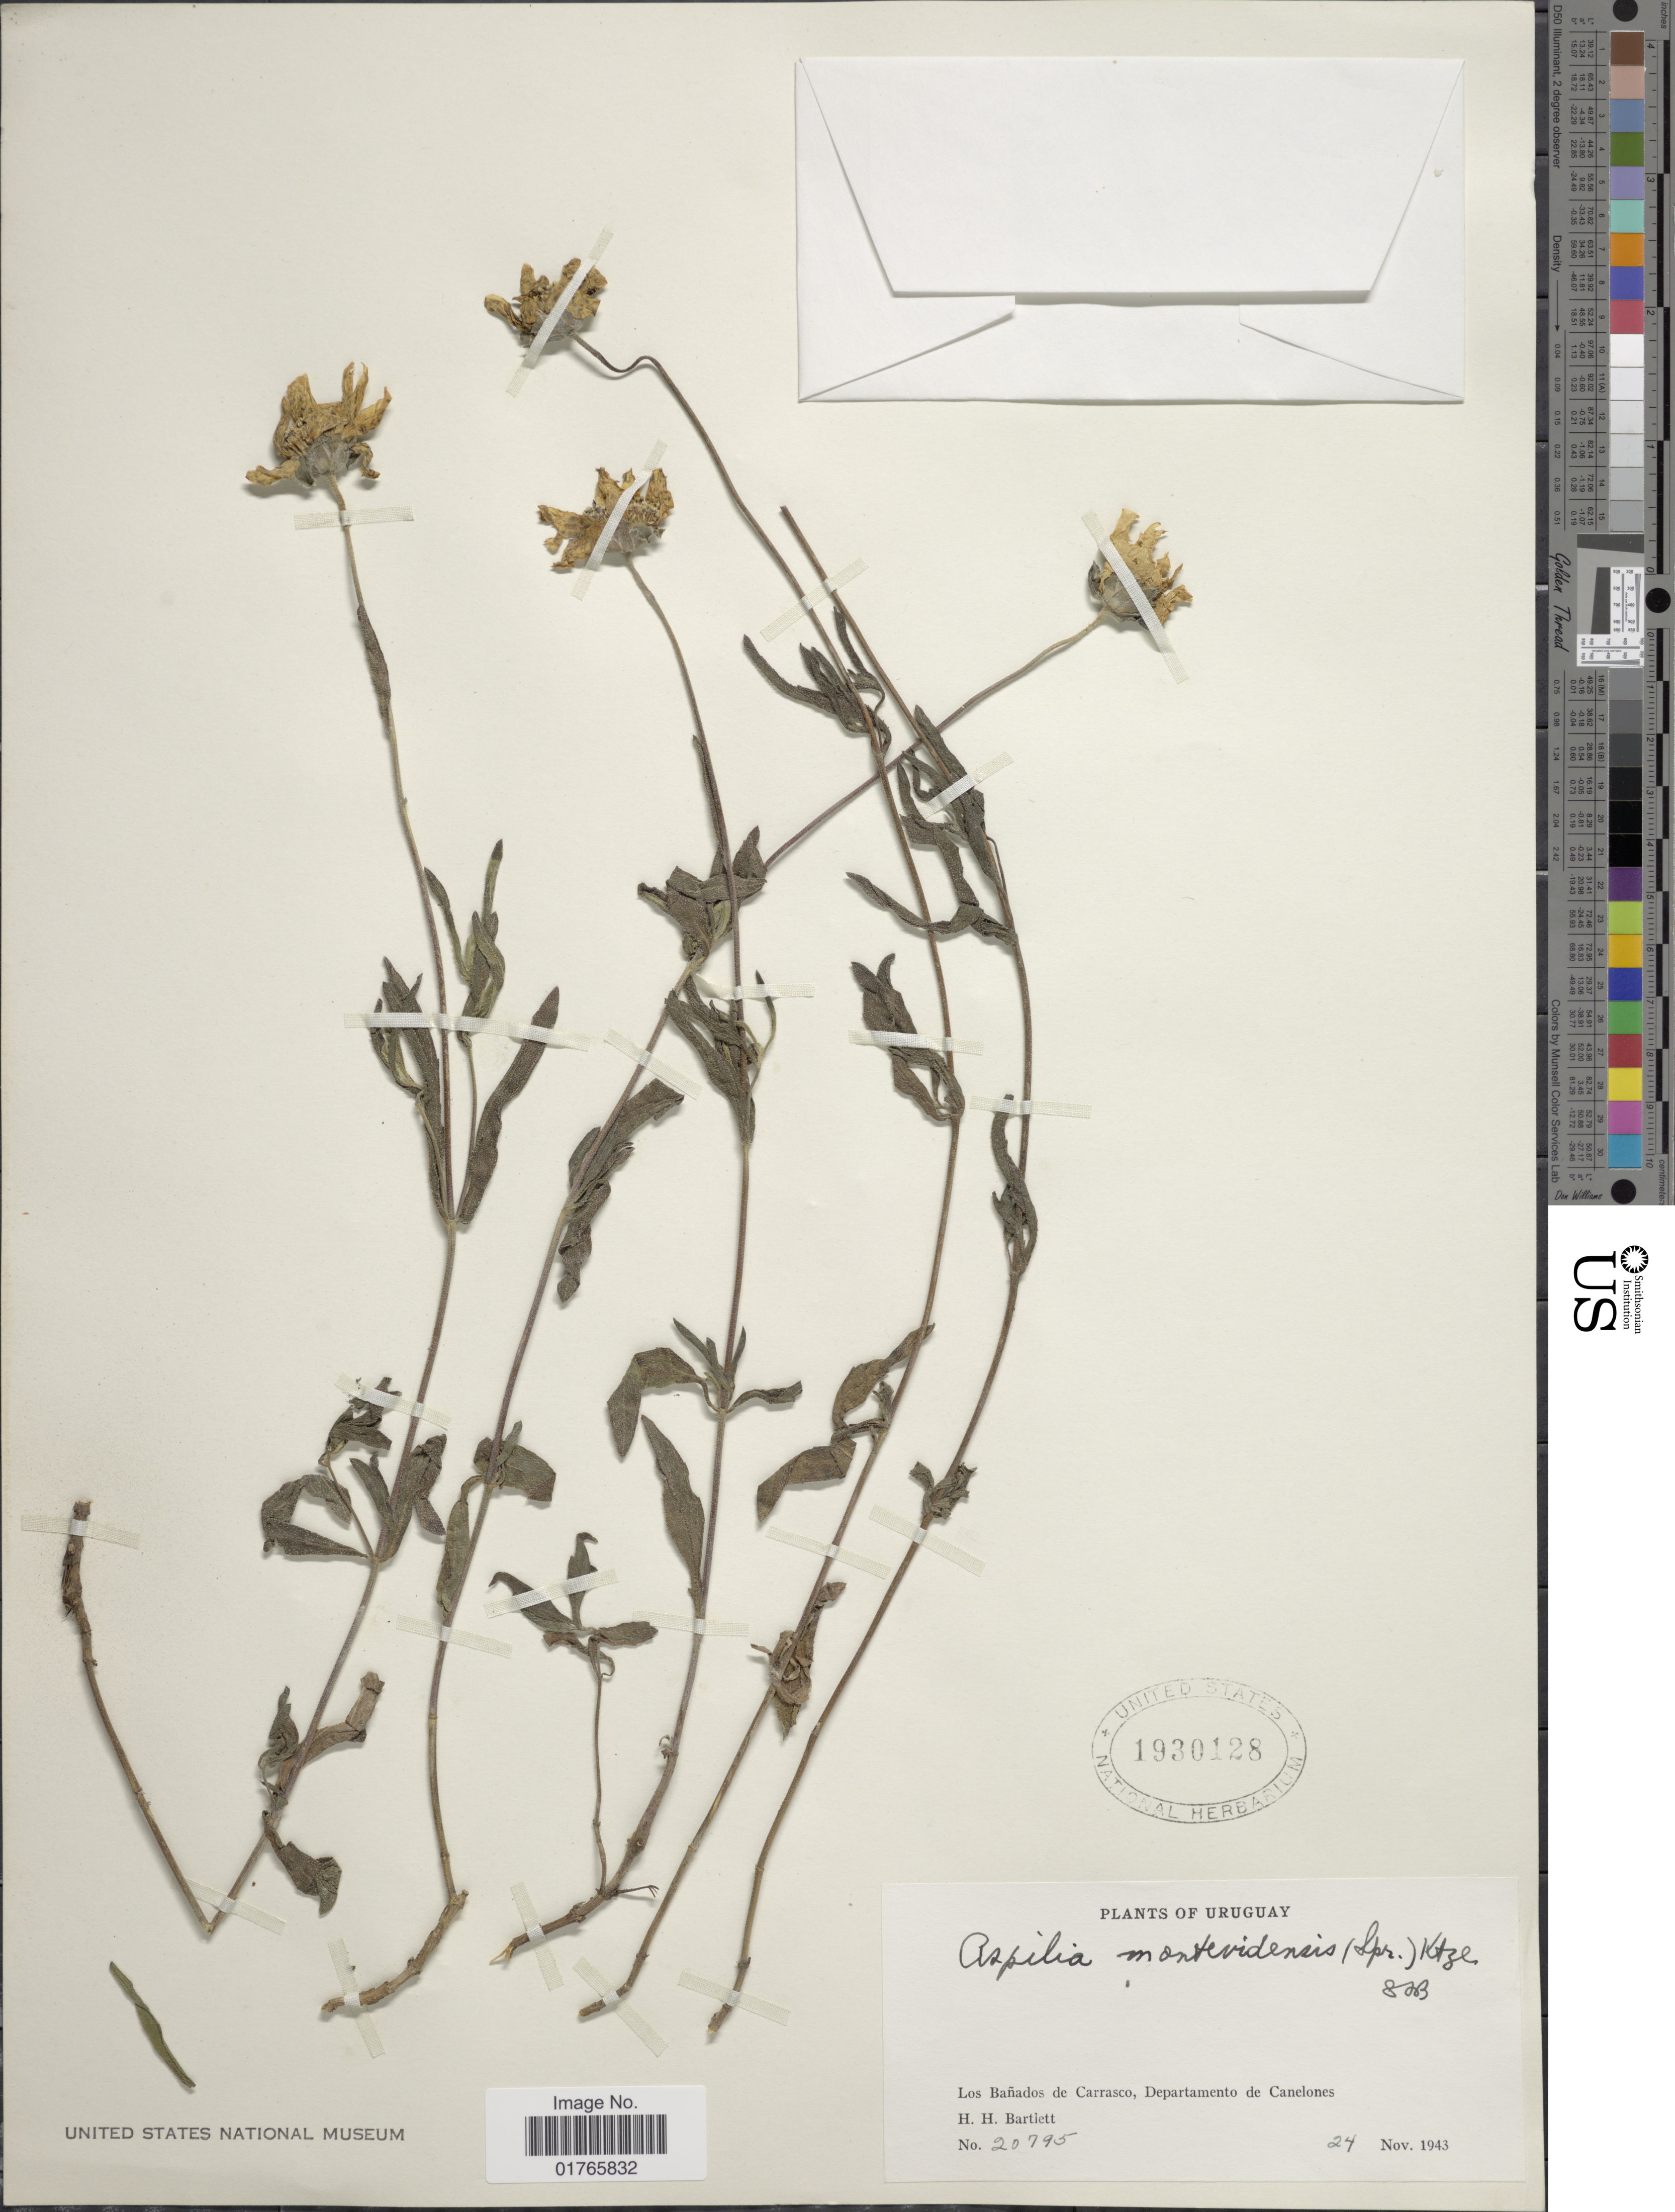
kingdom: Plantae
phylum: Tracheophyta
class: Magnoliopsida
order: Asterales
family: Asteraceae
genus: Aspilia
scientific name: Aspilia montividensis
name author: (Spreng.) Baker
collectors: H. H. Bartlett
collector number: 20795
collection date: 1943-11-24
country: Uruguay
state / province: Canelones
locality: Los Banados de Carrasco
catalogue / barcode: US 1930128